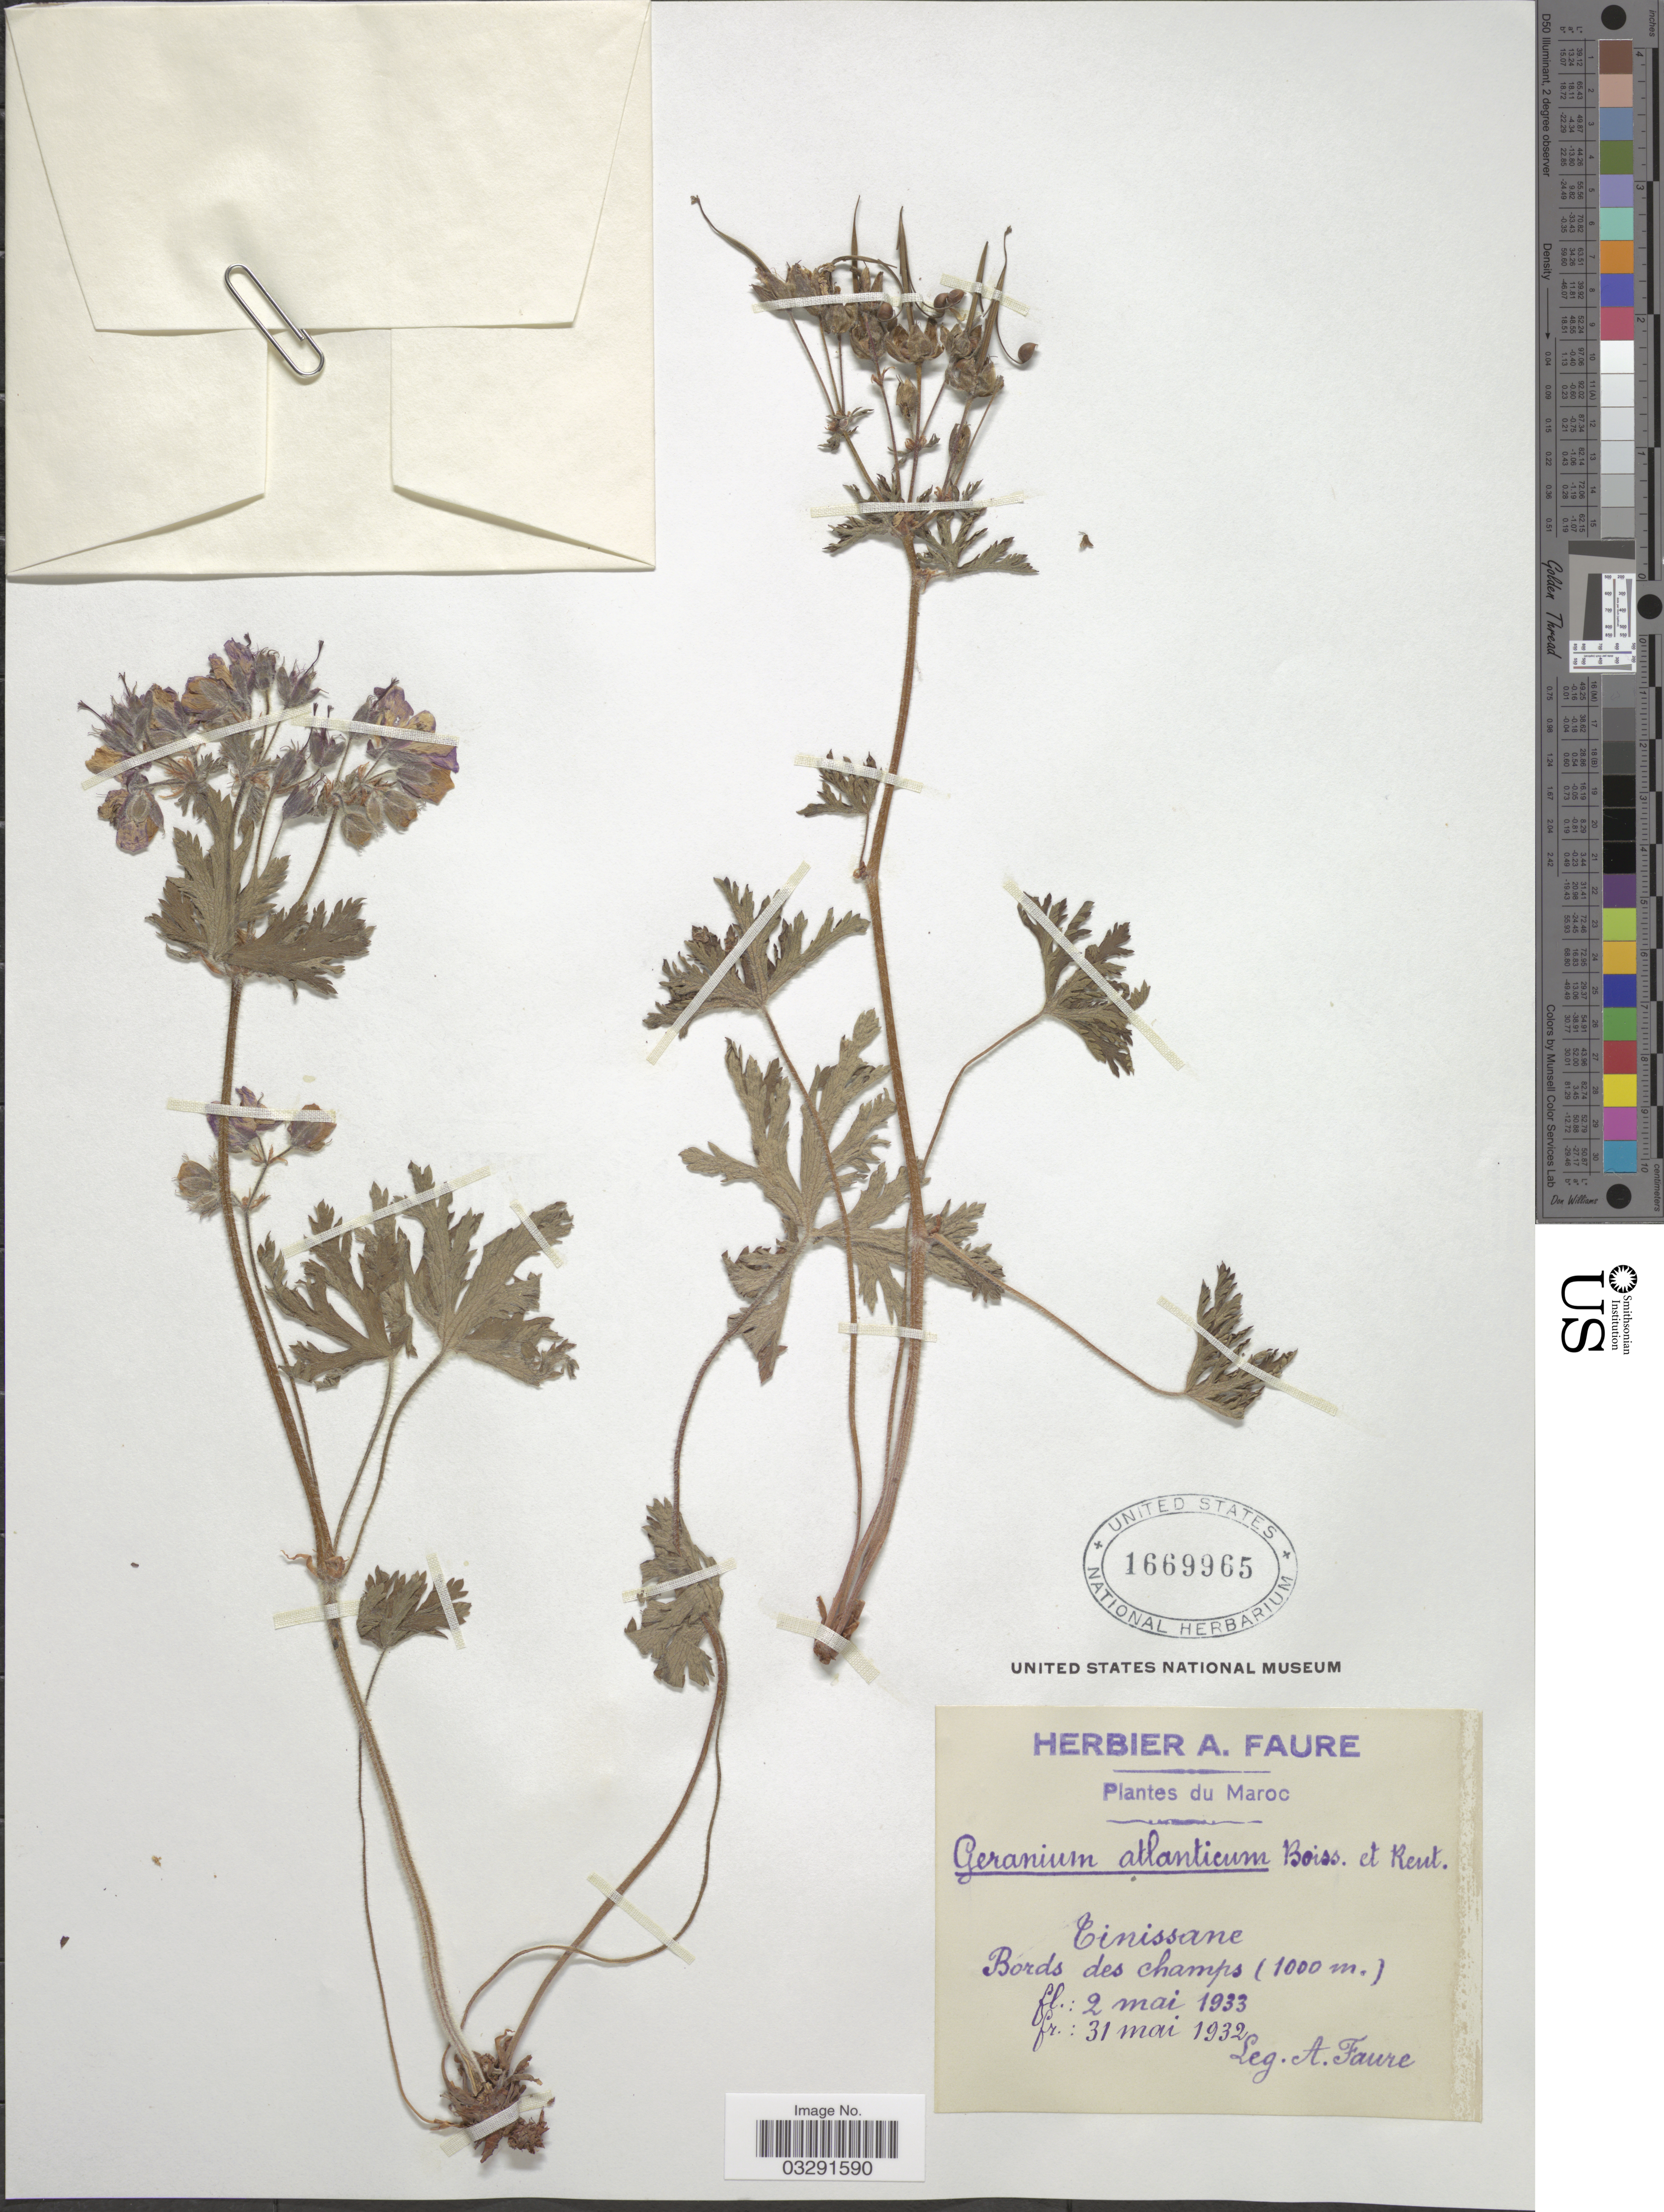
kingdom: Plantae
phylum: Tracheophyta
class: Magnoliopsida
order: Geraniales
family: Geraniaceae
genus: Geranium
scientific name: Geranium atlanticum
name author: Boiss.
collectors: A. Faure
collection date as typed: Transcribed d/m/y: 31/2/1932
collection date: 1933-05-02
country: Morocco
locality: Maroc. Tinissane. Bords des champs.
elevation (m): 1000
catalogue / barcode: US 1669965